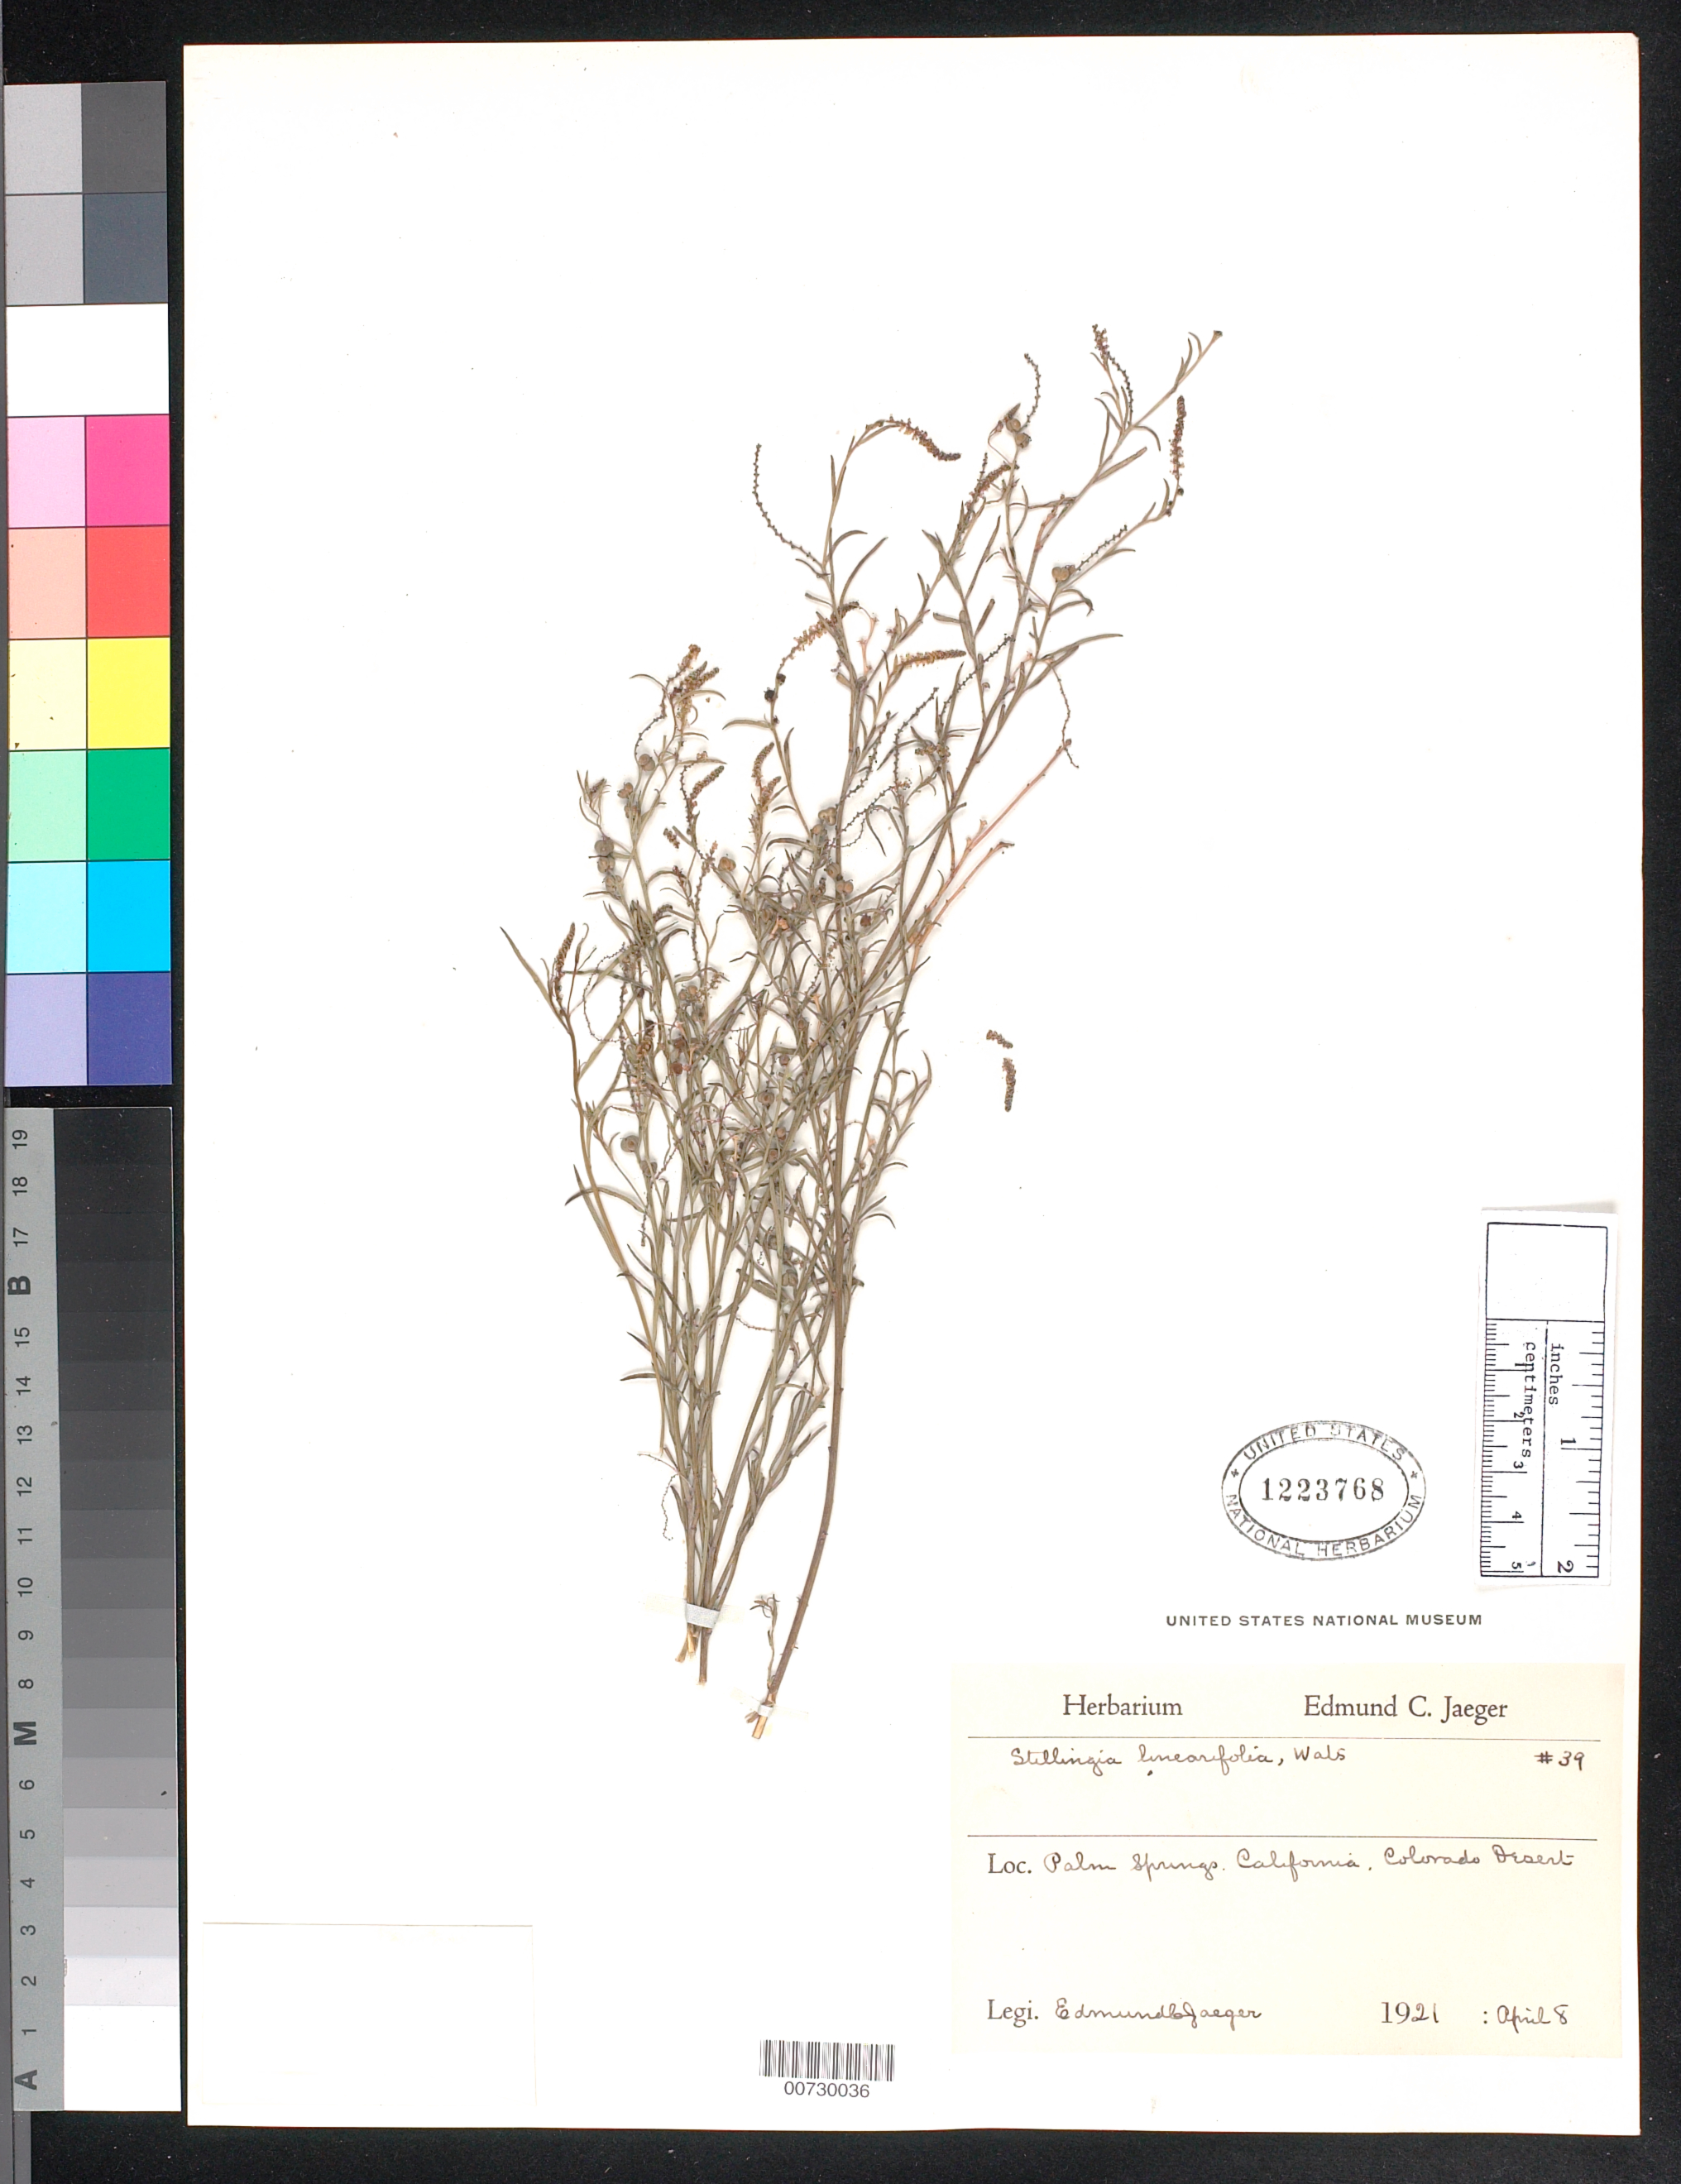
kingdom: Plantae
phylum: Tracheophyta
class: Magnoliopsida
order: Malpighiales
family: Euphorbiaceae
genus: Stillingia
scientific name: Stillingia linearifolia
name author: S. Watson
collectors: E. Jaeger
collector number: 39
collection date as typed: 8 Apr 1921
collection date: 1921-04-08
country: United States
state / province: California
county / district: Riverside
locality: Palm Springs. Colorado Desert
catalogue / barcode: US 1223768